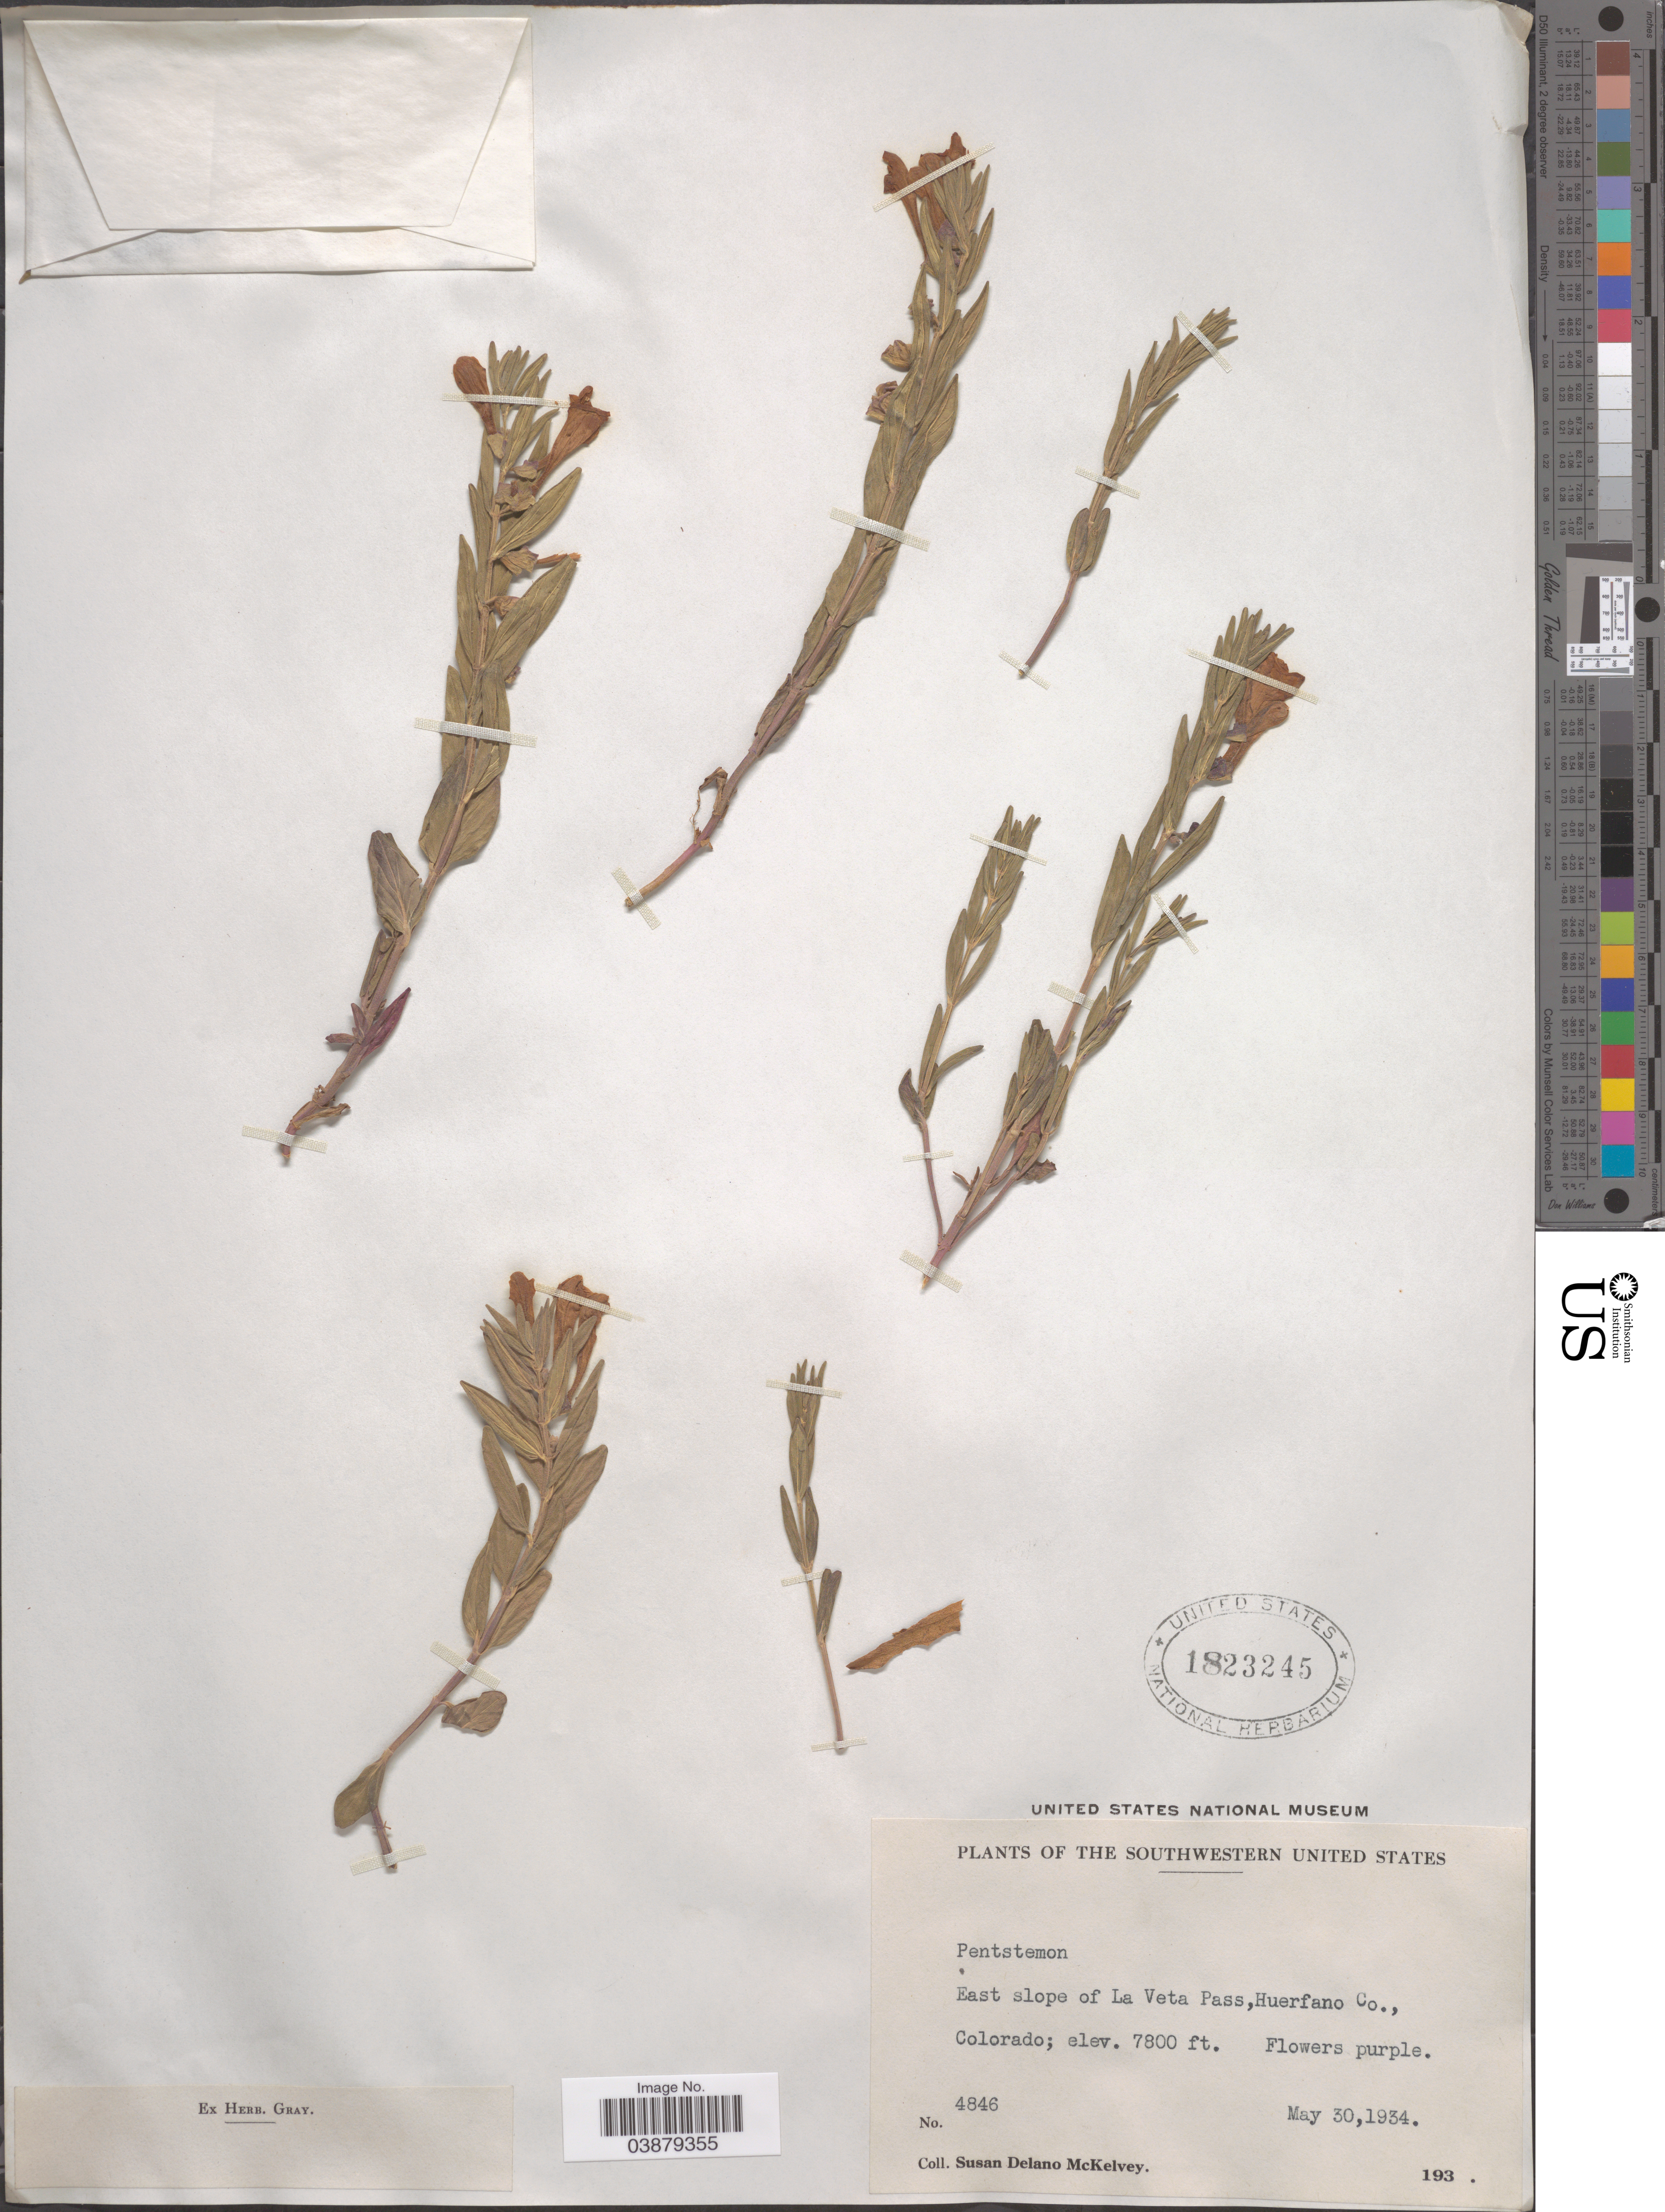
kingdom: Plantae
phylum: Tracheophyta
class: Magnoliopsida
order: Lamiales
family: Plantaginaceae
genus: Penstemon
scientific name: Penstemon sp.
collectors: S. A. McKelvey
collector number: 4846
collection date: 1934-05-30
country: United States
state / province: Colorado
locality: Southwestern United States. East slope of La Veta Pass, Huerfano Co.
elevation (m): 2377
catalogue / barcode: US 1823245